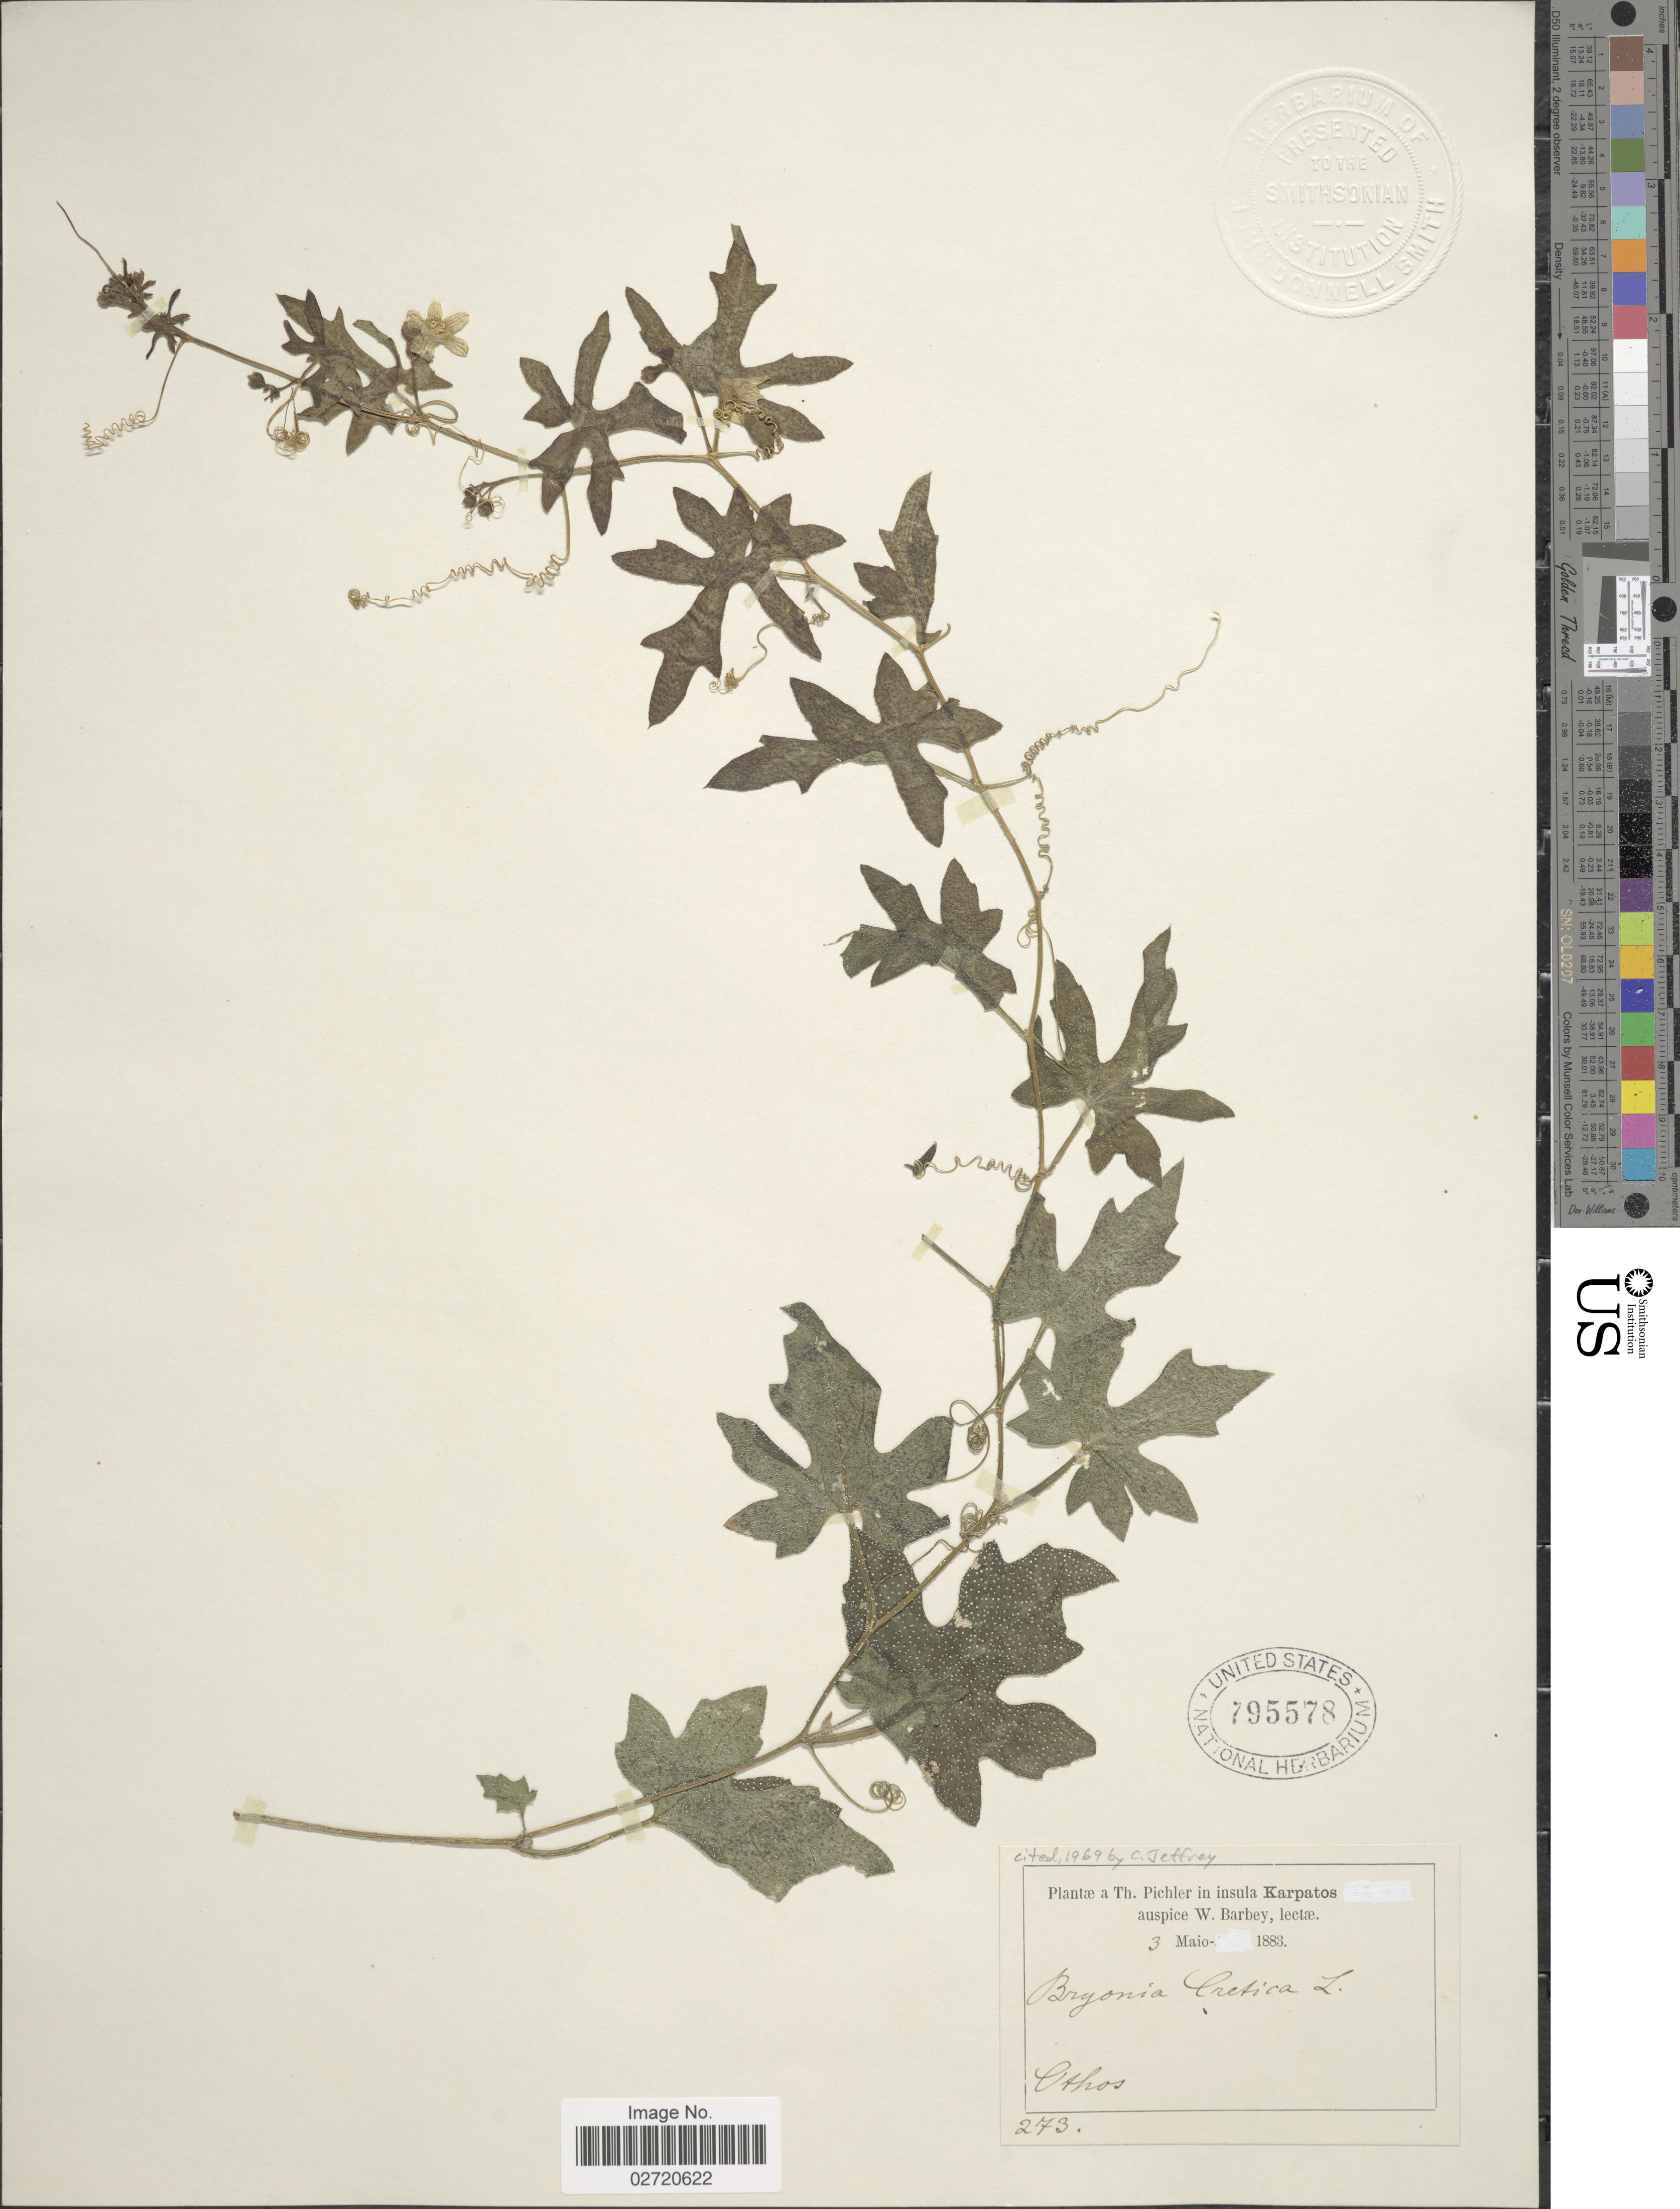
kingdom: Plantae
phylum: Tracheophyta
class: Magnoliopsida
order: Cucurbitales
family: Cucurbitaceae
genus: Bryonia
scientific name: Bryonia cretica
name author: L.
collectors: T. Pichler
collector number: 273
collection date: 1883-05-03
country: Greece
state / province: South Aegean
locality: Insula Karpatos. Othos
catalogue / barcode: US 795578